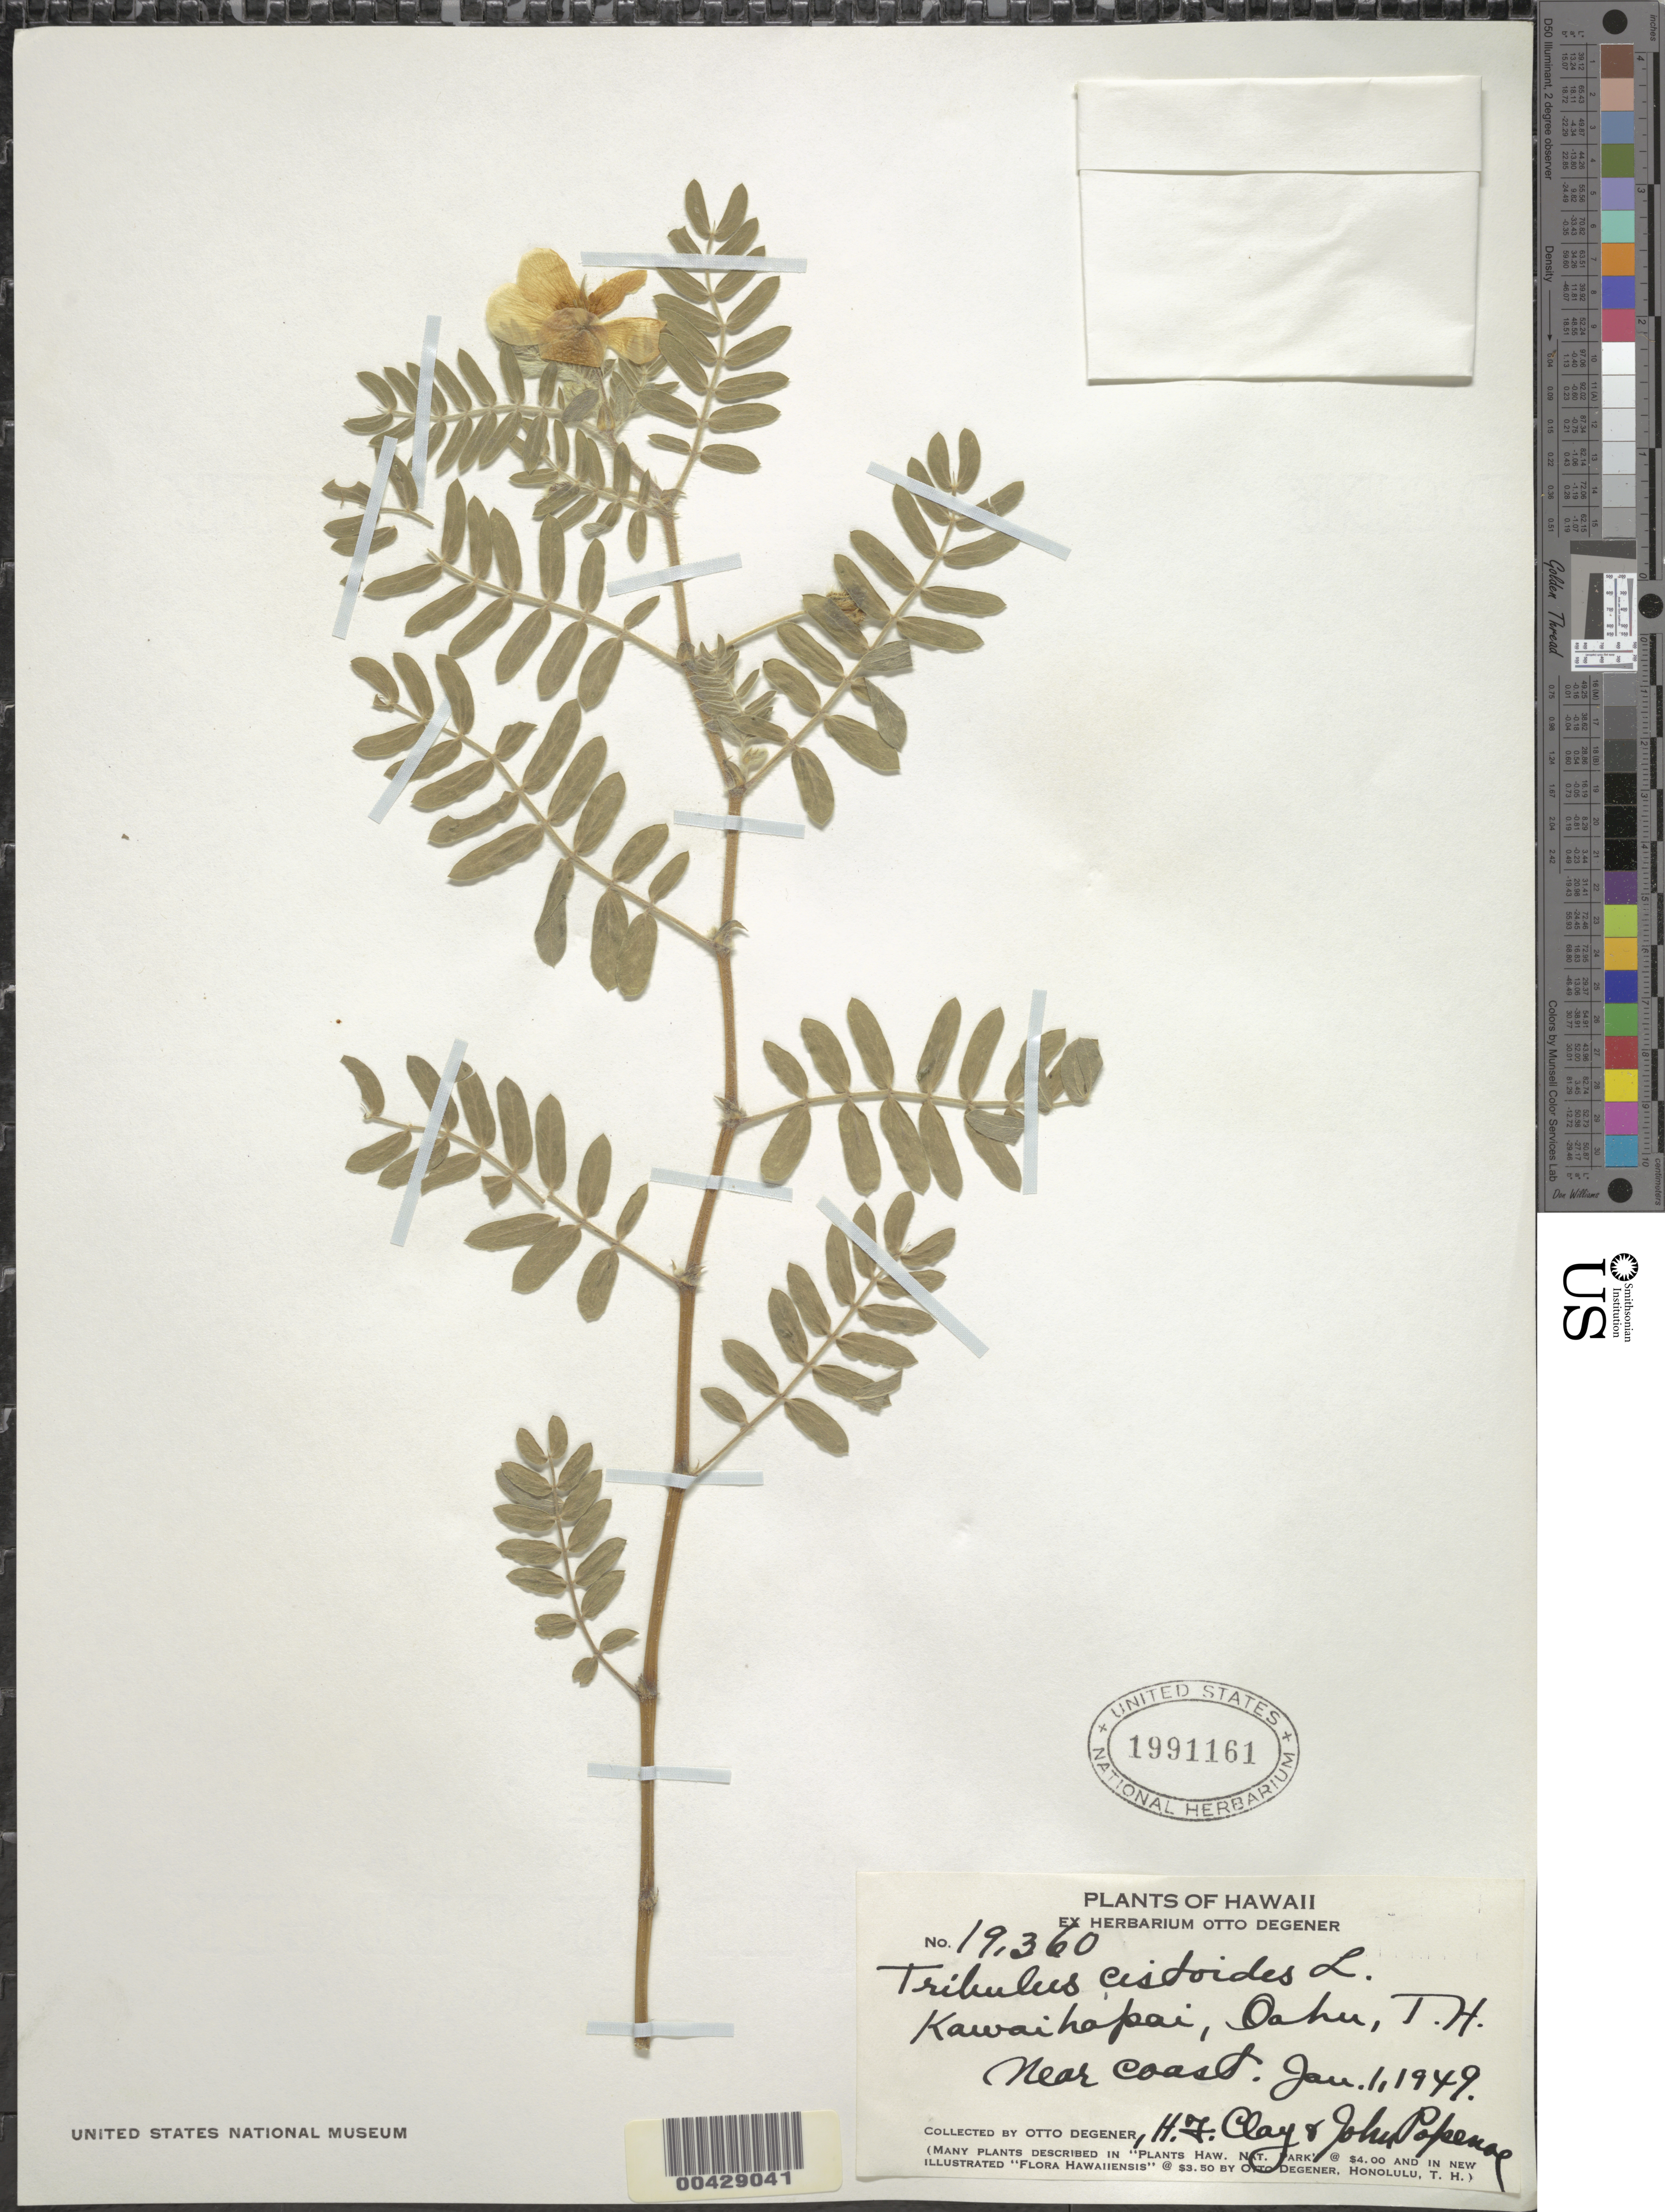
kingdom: Plantae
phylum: Tracheophyta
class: Magnoliopsida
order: Zygophyllales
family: Zygophyllaceae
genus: Tribulus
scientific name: Tribulus cistoides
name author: L.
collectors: O. Degener, H. Clay & J. Popenoe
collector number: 19360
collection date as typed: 1 Jan 1949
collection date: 1949-01-01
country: United States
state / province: Hawaii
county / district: Honolulu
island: Oahu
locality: Kawaihapai, Oahu, near coast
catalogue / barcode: US 1991161